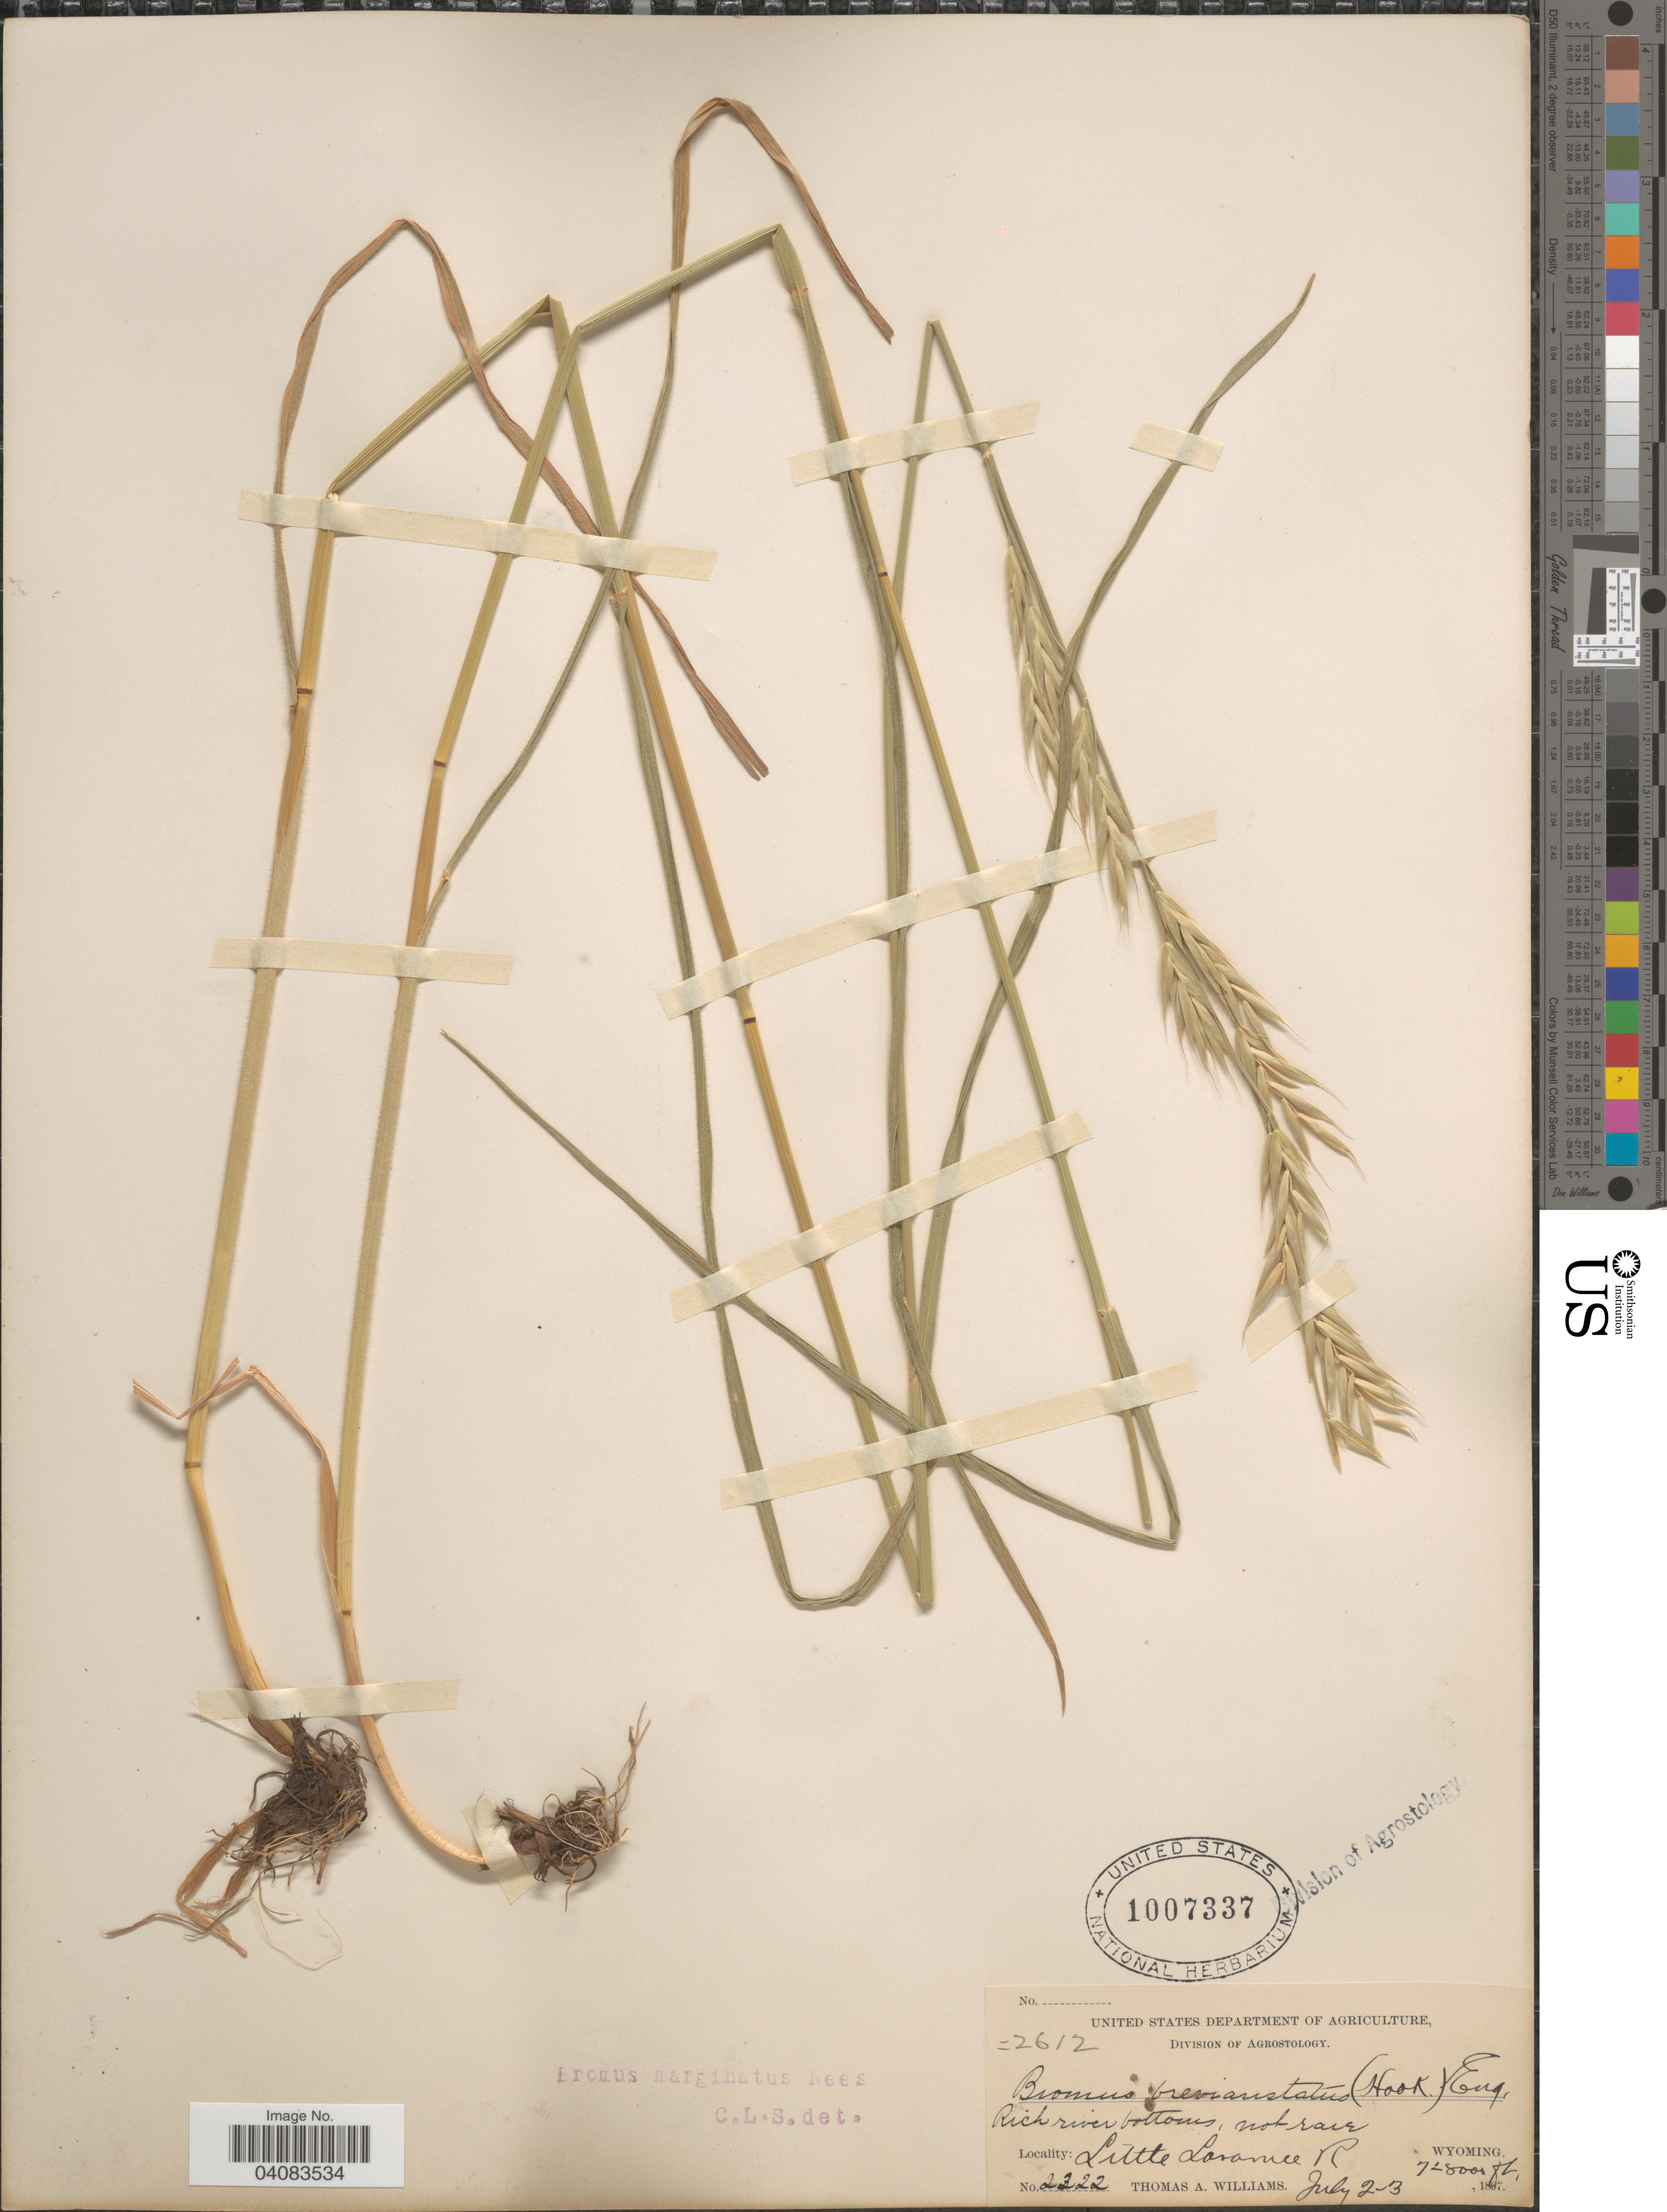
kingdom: Plantae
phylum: Tracheophyta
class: Liliopsida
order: Poales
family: Poaceae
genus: Bromus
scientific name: Bromus marginatus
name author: Nees ex Steud.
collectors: T. A. Williams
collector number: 2222*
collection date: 1897-07-02/1897-07-03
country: United States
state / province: Wyoming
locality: Little Laramie R.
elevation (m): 2134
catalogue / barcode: US 1007337